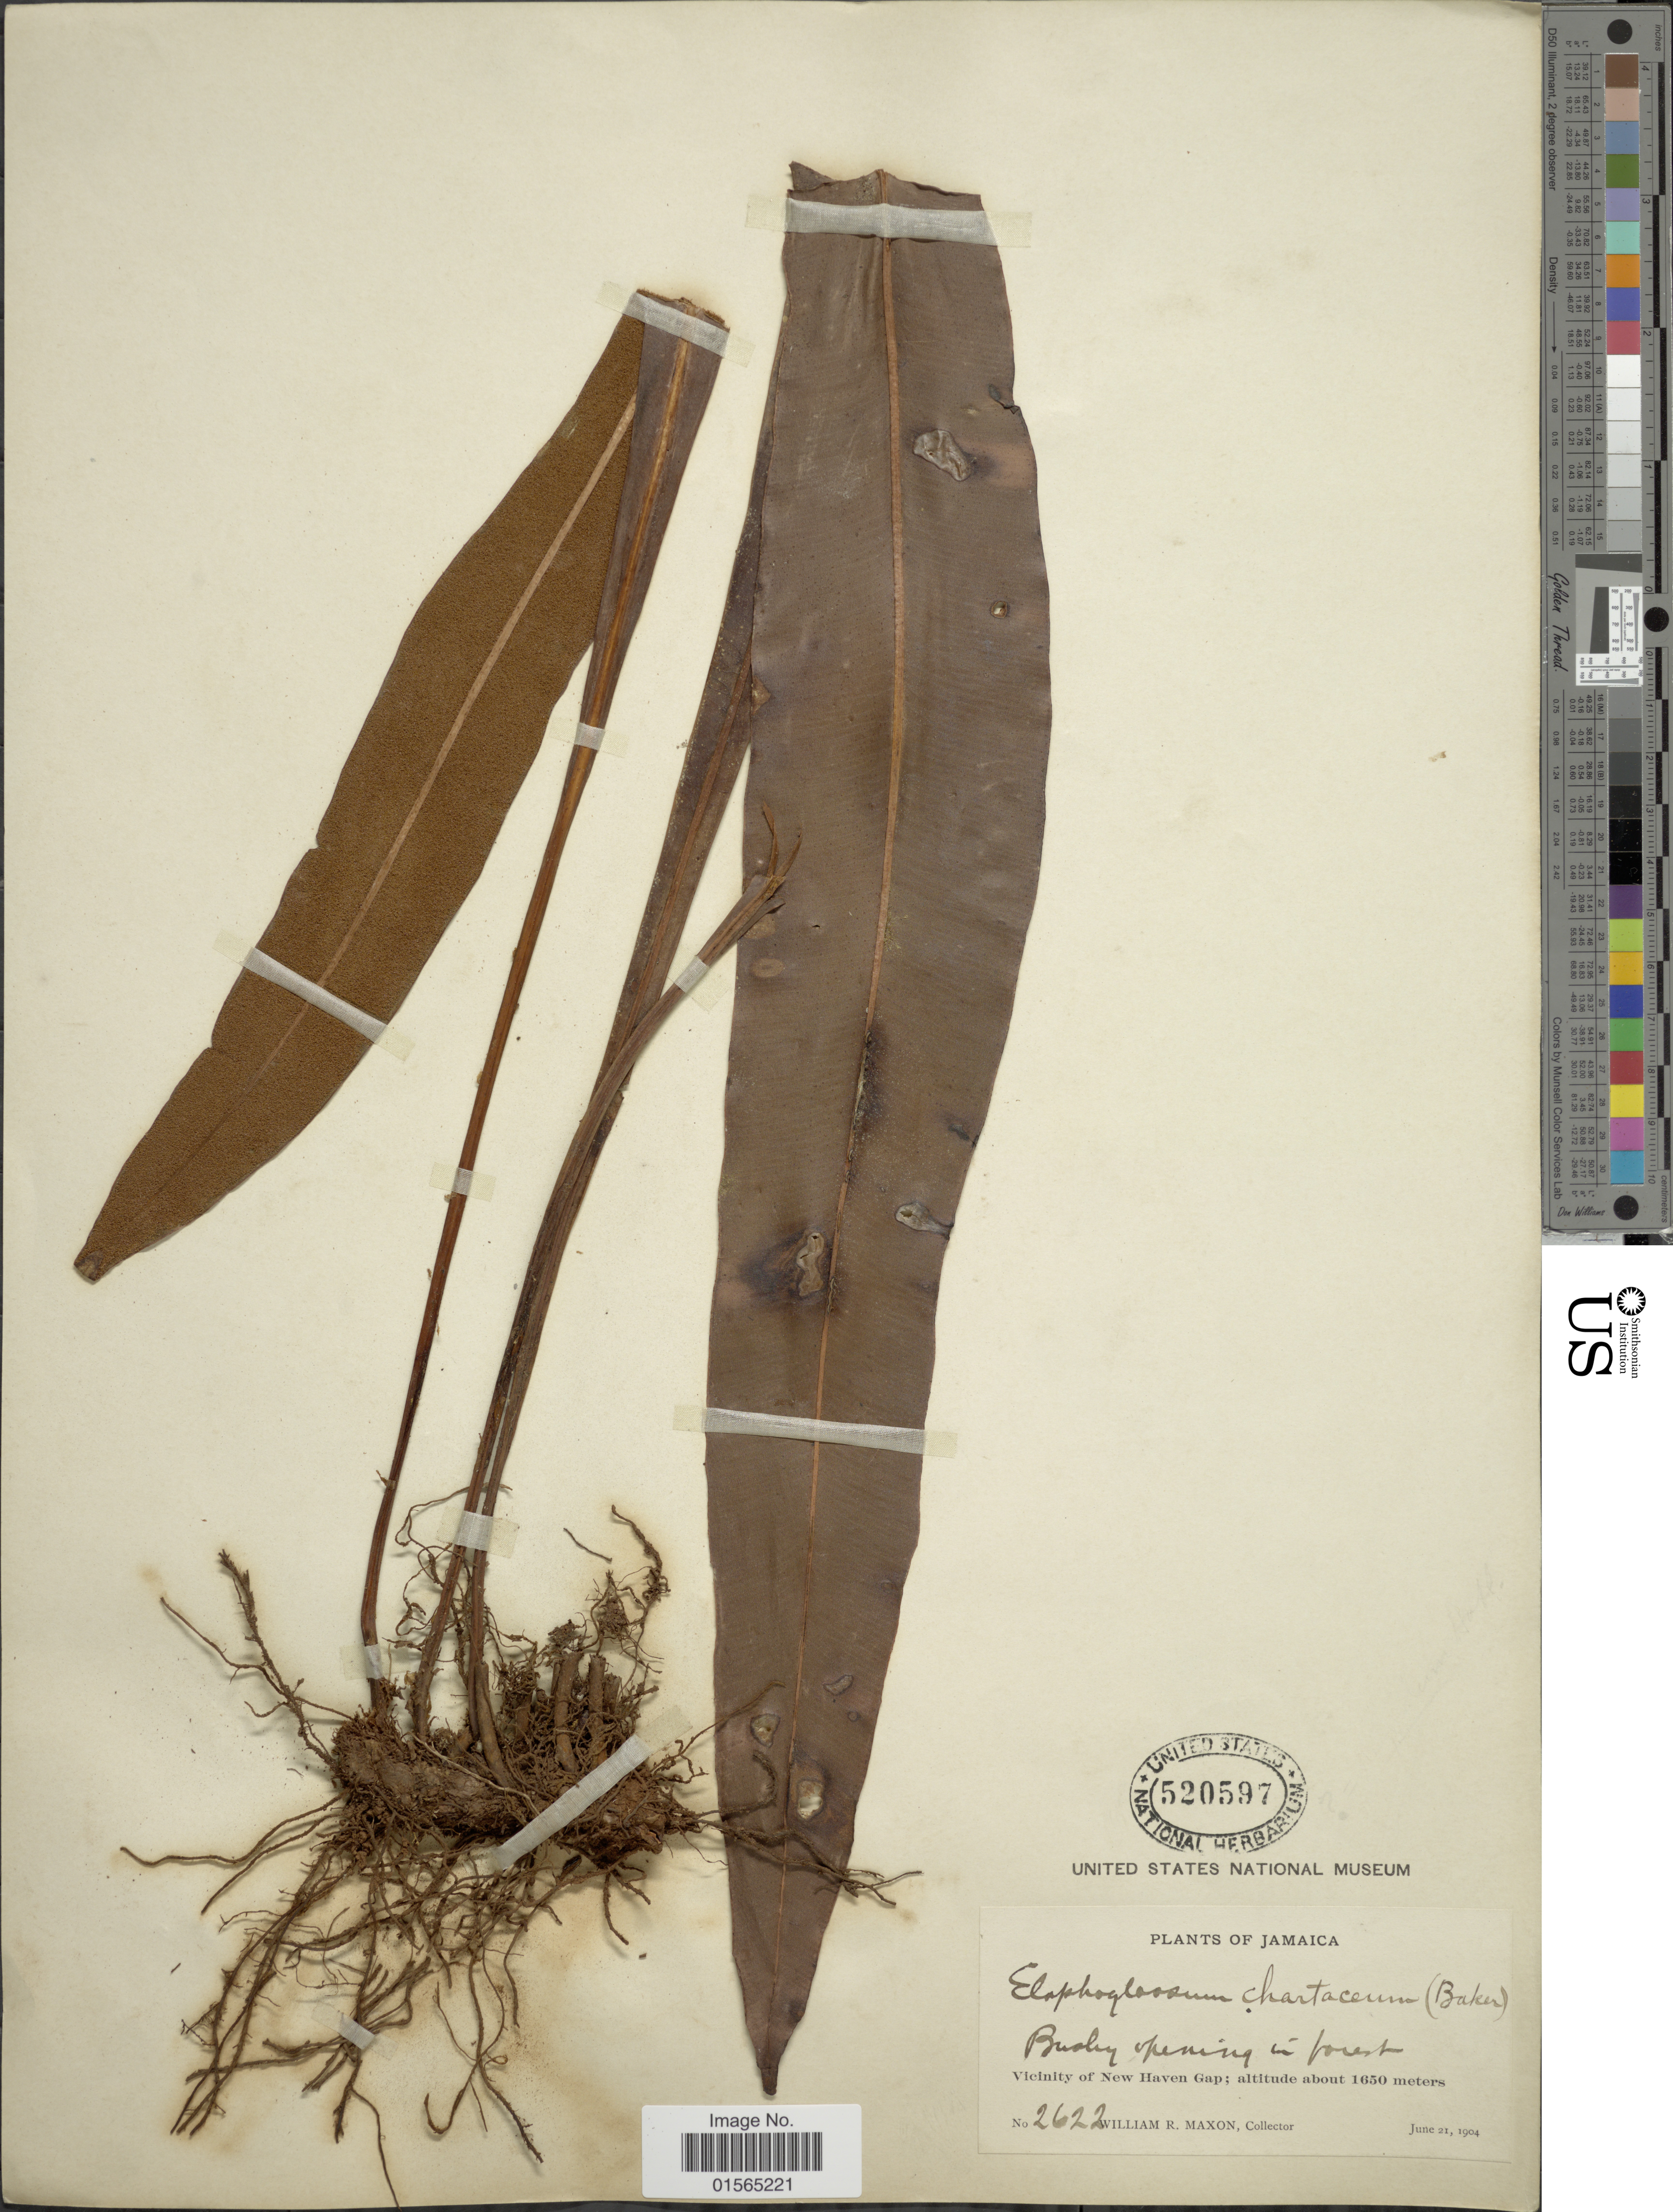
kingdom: Plantae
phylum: Tracheophyta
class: Polypodiopsida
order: Polypodiales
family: Dryopteridaceae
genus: Elaphoglossum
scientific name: Elaphoglossum chartaceum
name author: (Baker ex Jenman) C. Chr.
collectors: W. R. Maxon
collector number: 2622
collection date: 1904-06-21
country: Jamaica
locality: Vicinity of New Haven Gap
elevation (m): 1650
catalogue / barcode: US 520597